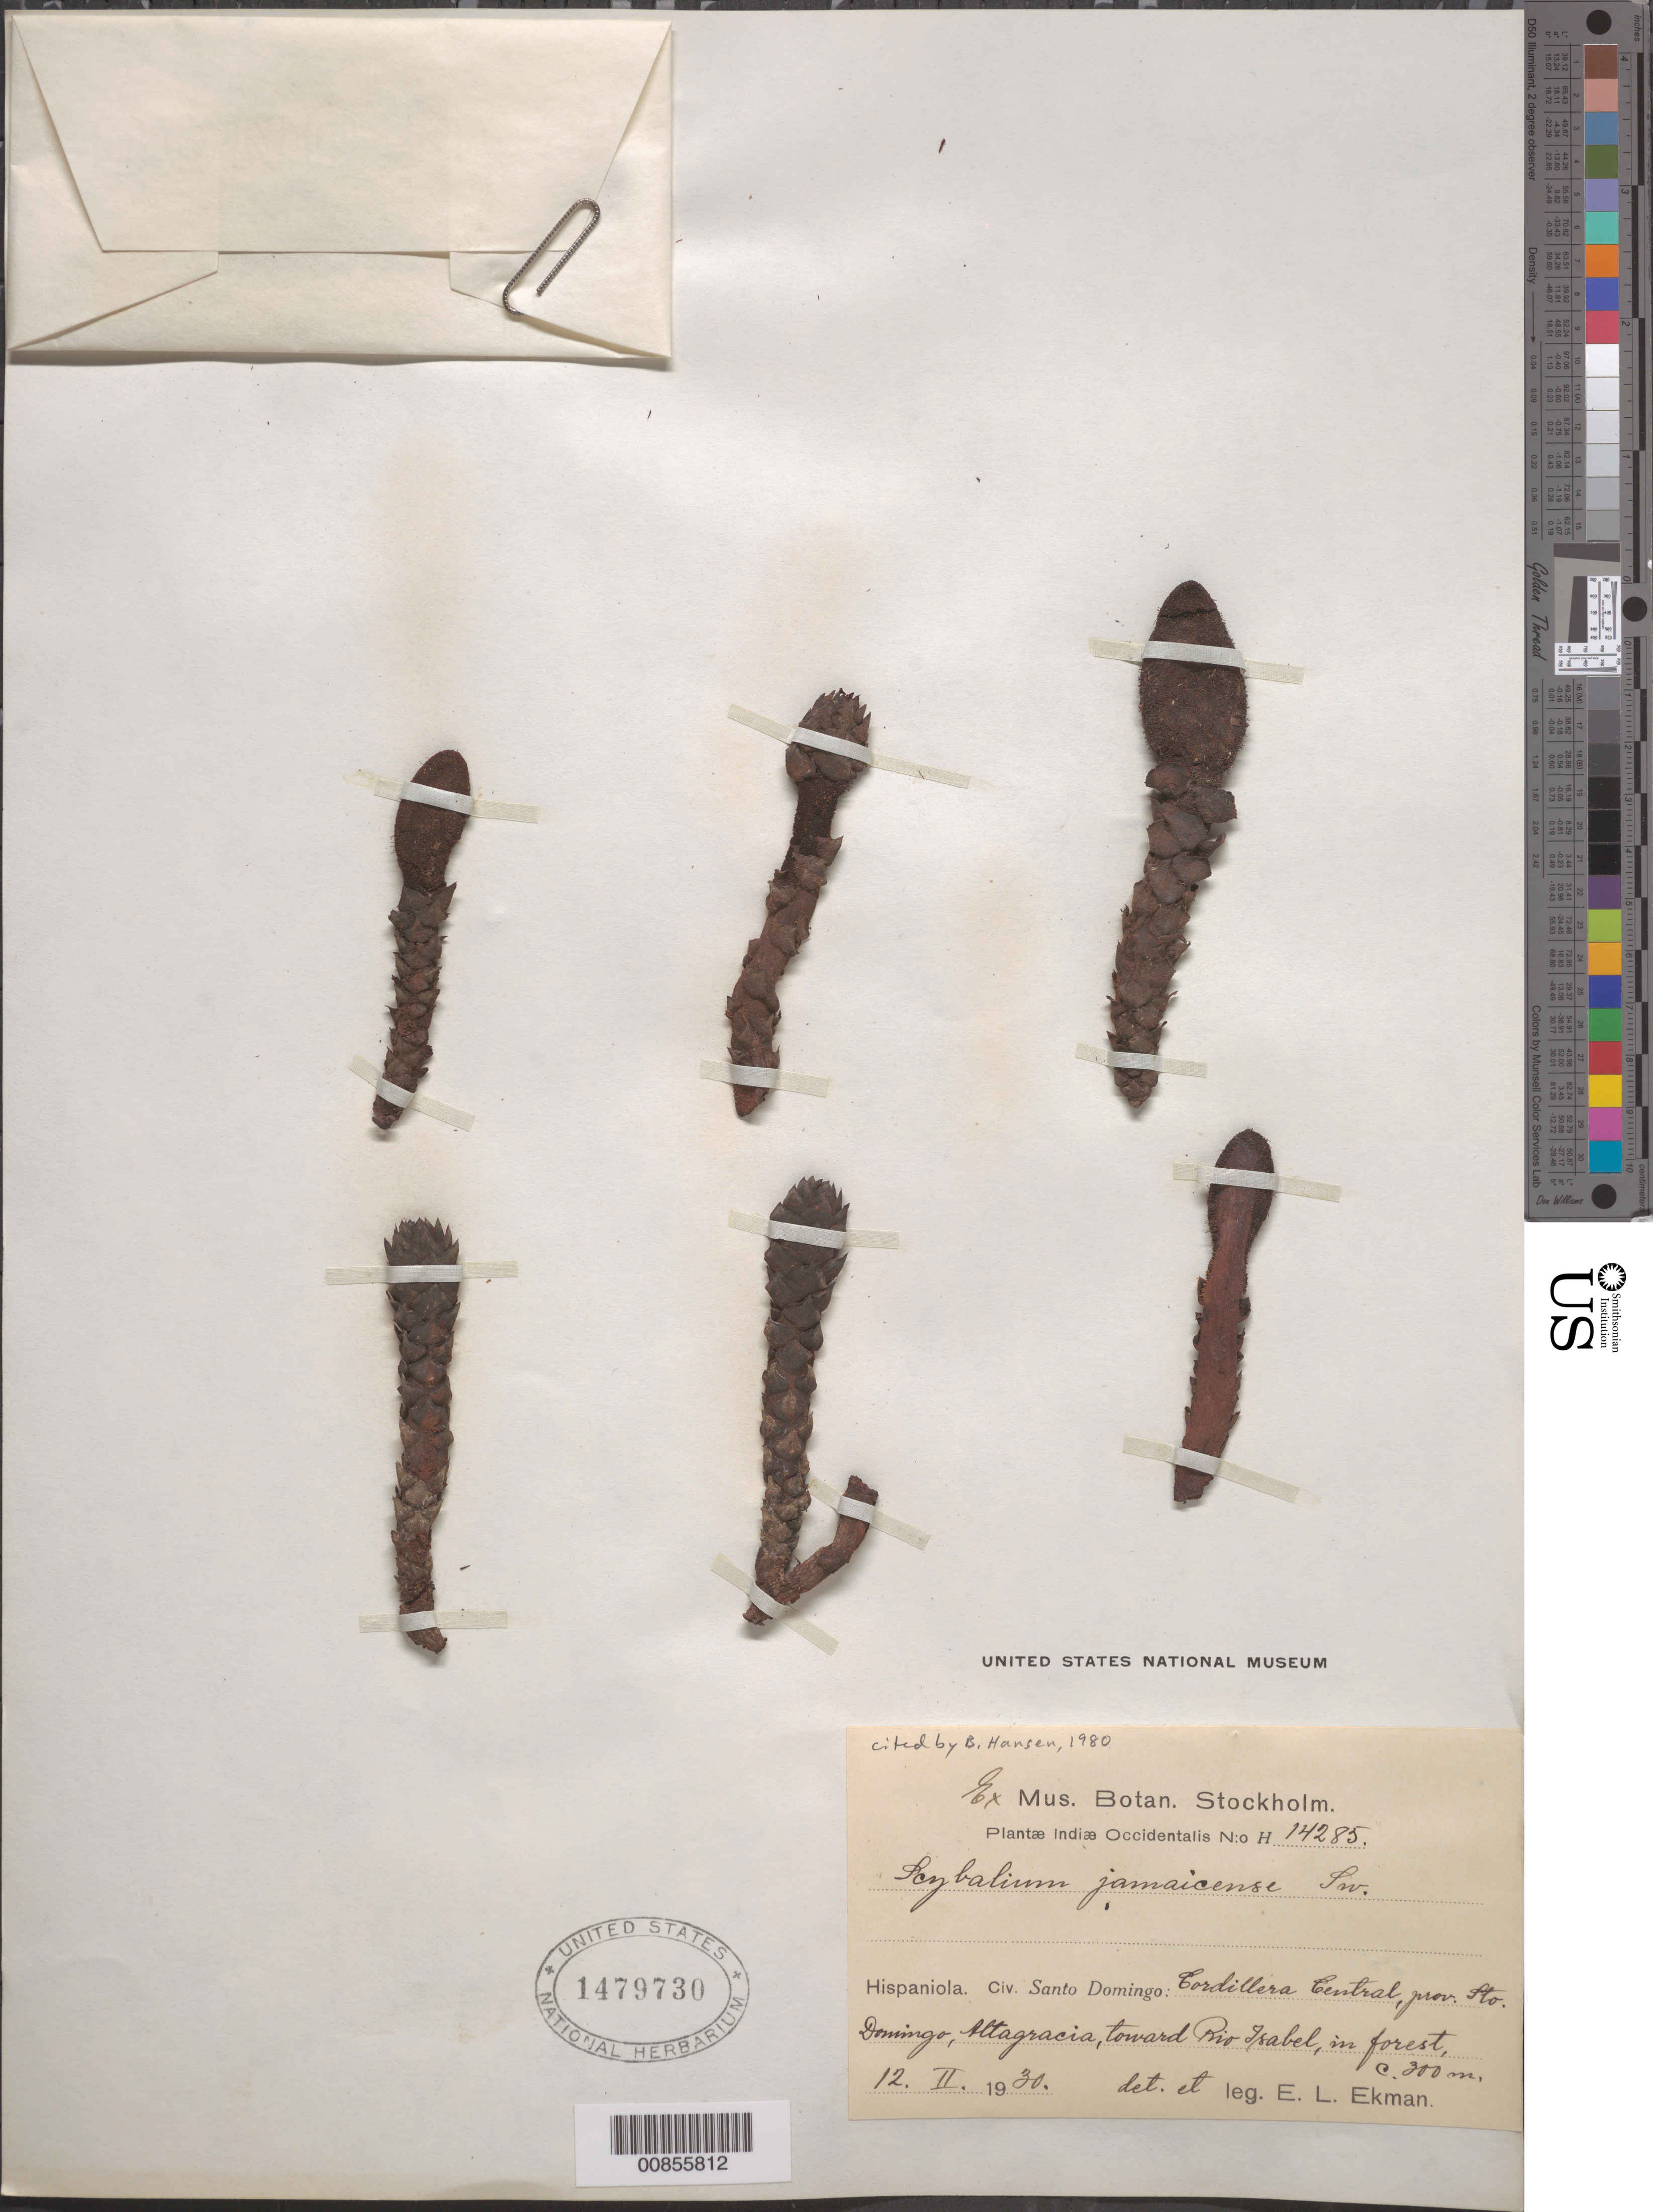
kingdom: Plantae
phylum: Tracheophyta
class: Magnoliopsida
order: Santalales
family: Balanophoraceae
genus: Scybalium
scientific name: Scybalium jamaicense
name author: (Sw.) Schott & Endl.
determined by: Ekman, E. L.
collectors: E. L. Ekman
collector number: H 14285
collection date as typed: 12 Feb 1930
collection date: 1930-02-12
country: Dominican Republic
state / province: Distrito Nacional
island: Hispaniola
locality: Cordillera Central, prov. Sto. Domingo (obsolete), Altagracia, Toward Río Isabel.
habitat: In forest.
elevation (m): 300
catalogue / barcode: US 1479730